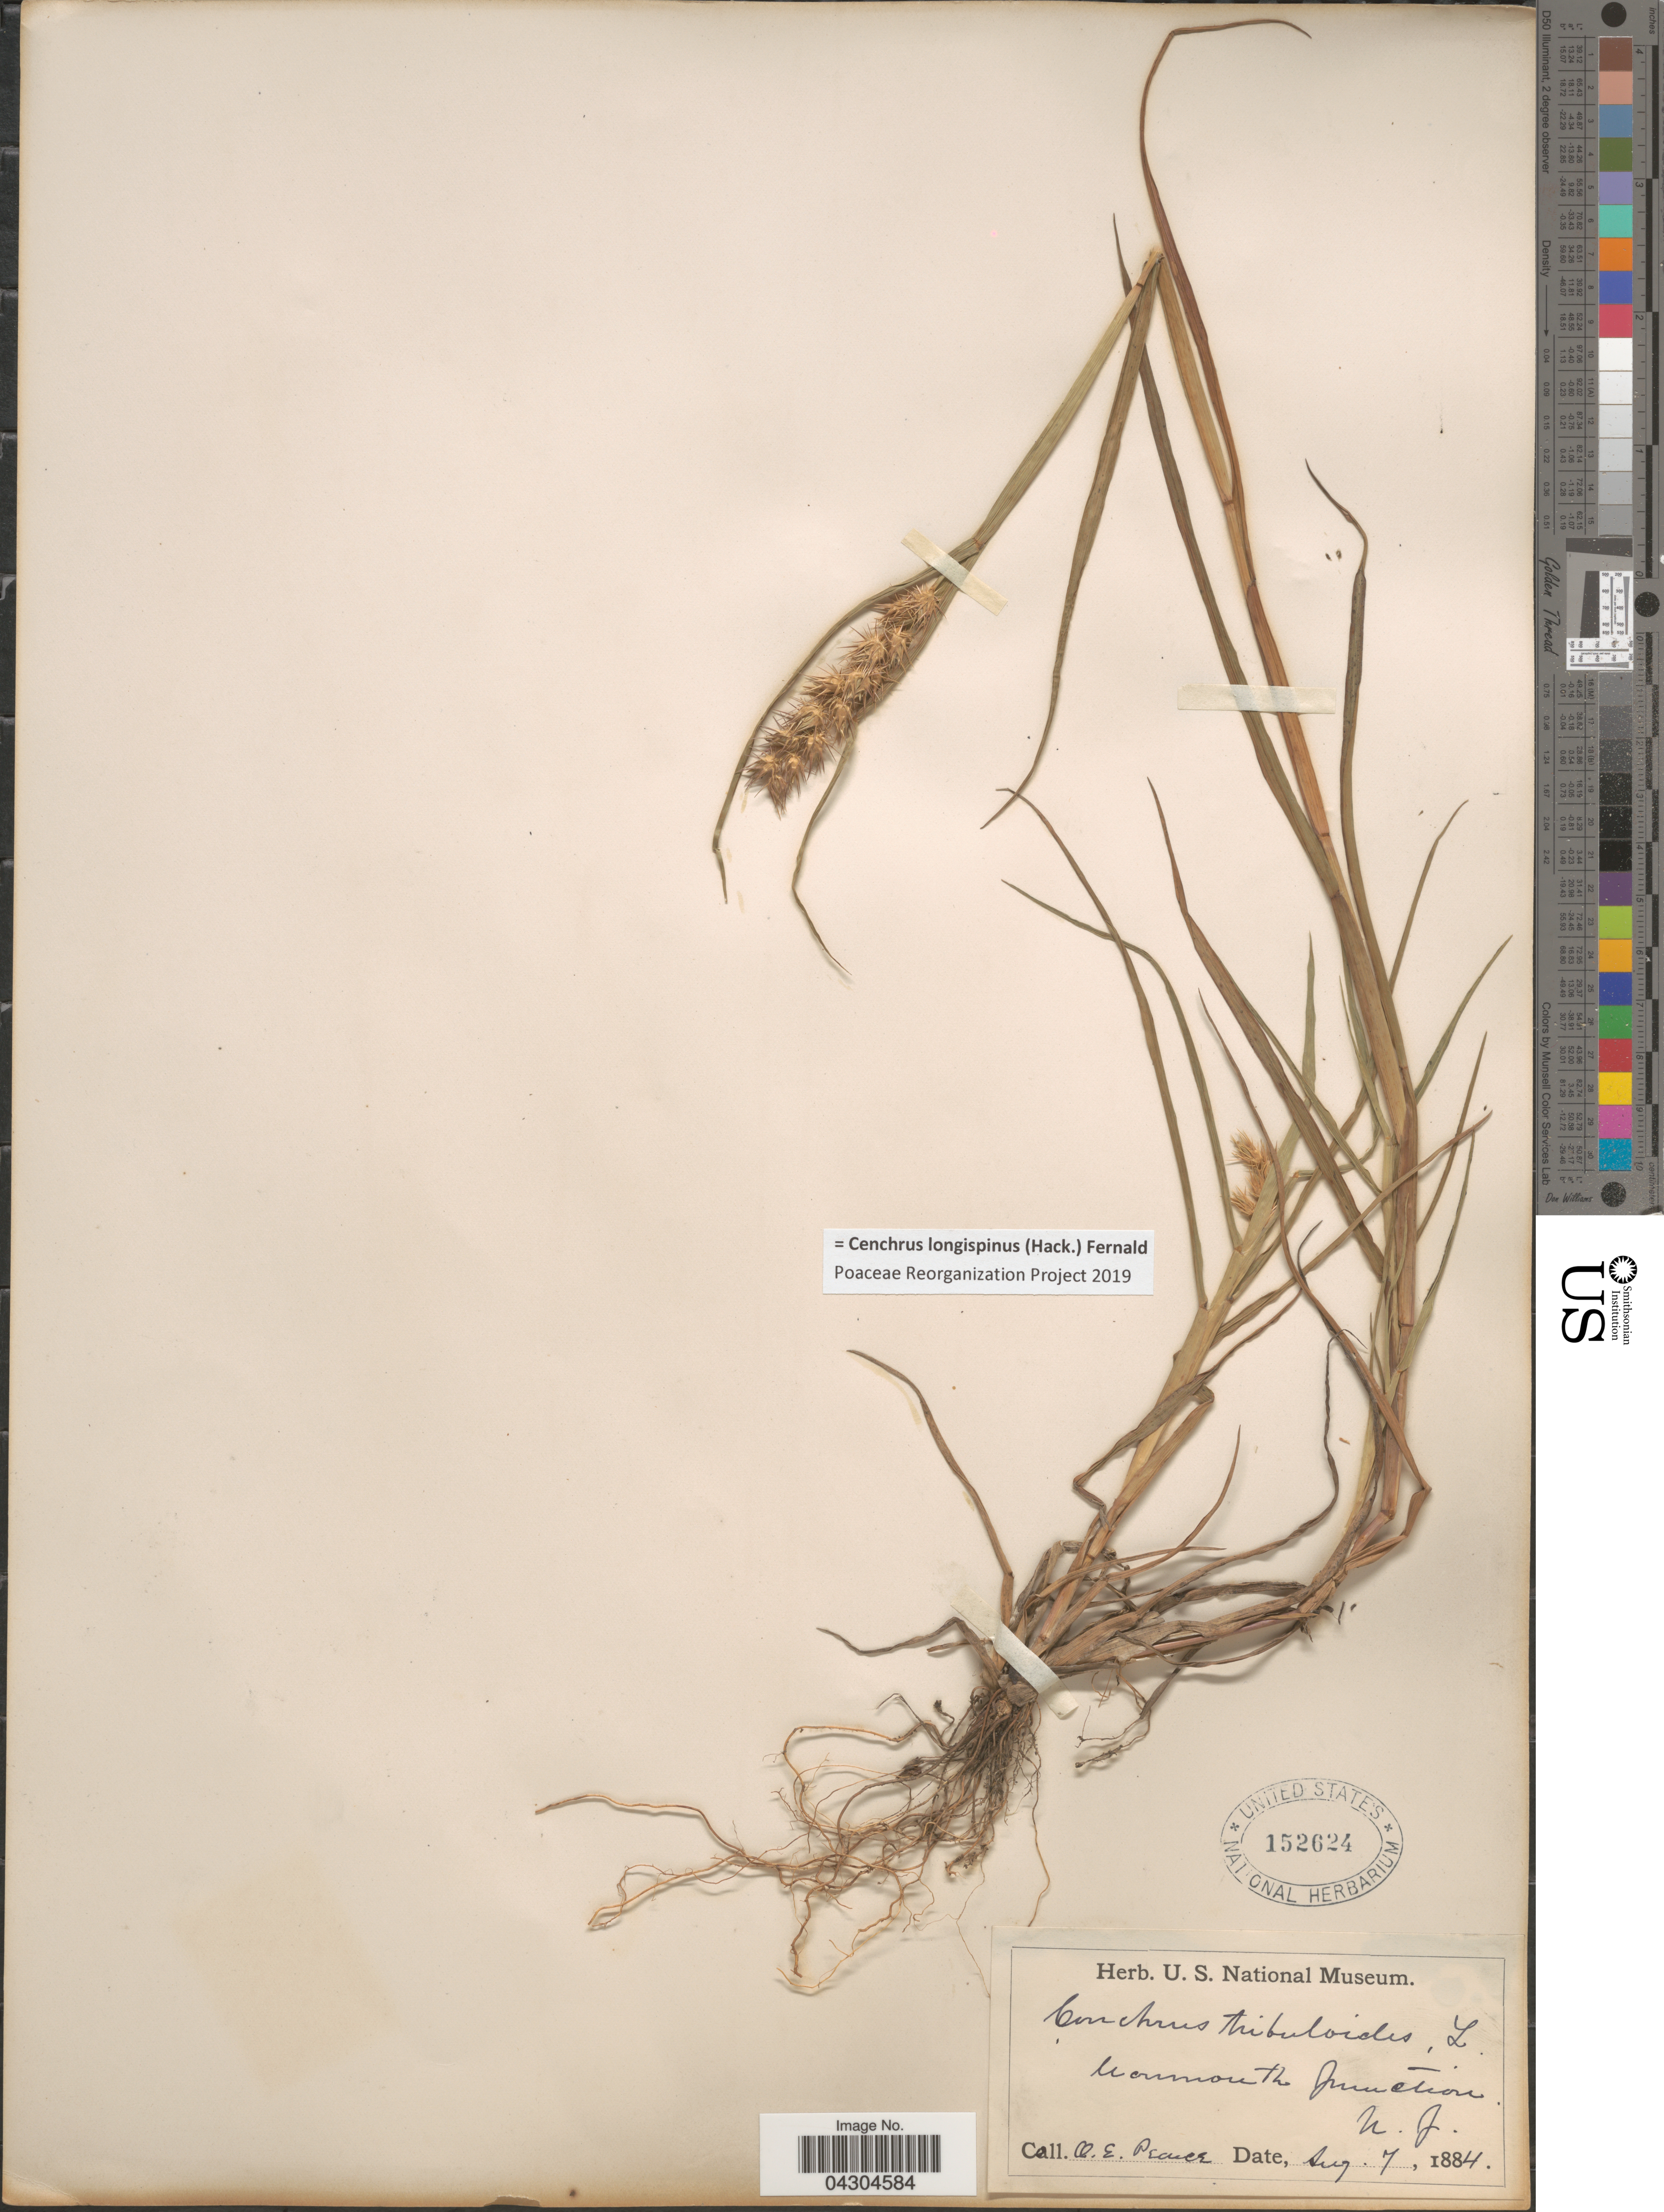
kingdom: Plantae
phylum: Tracheophyta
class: Liliopsida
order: Poales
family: Poaceae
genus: Cenchrus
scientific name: Cenchrus longispinus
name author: (Hack.) Fernald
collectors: O. E. Pearce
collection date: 1884-08-07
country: United States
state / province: New Jersey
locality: Monmouth Junction.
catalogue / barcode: US 152624